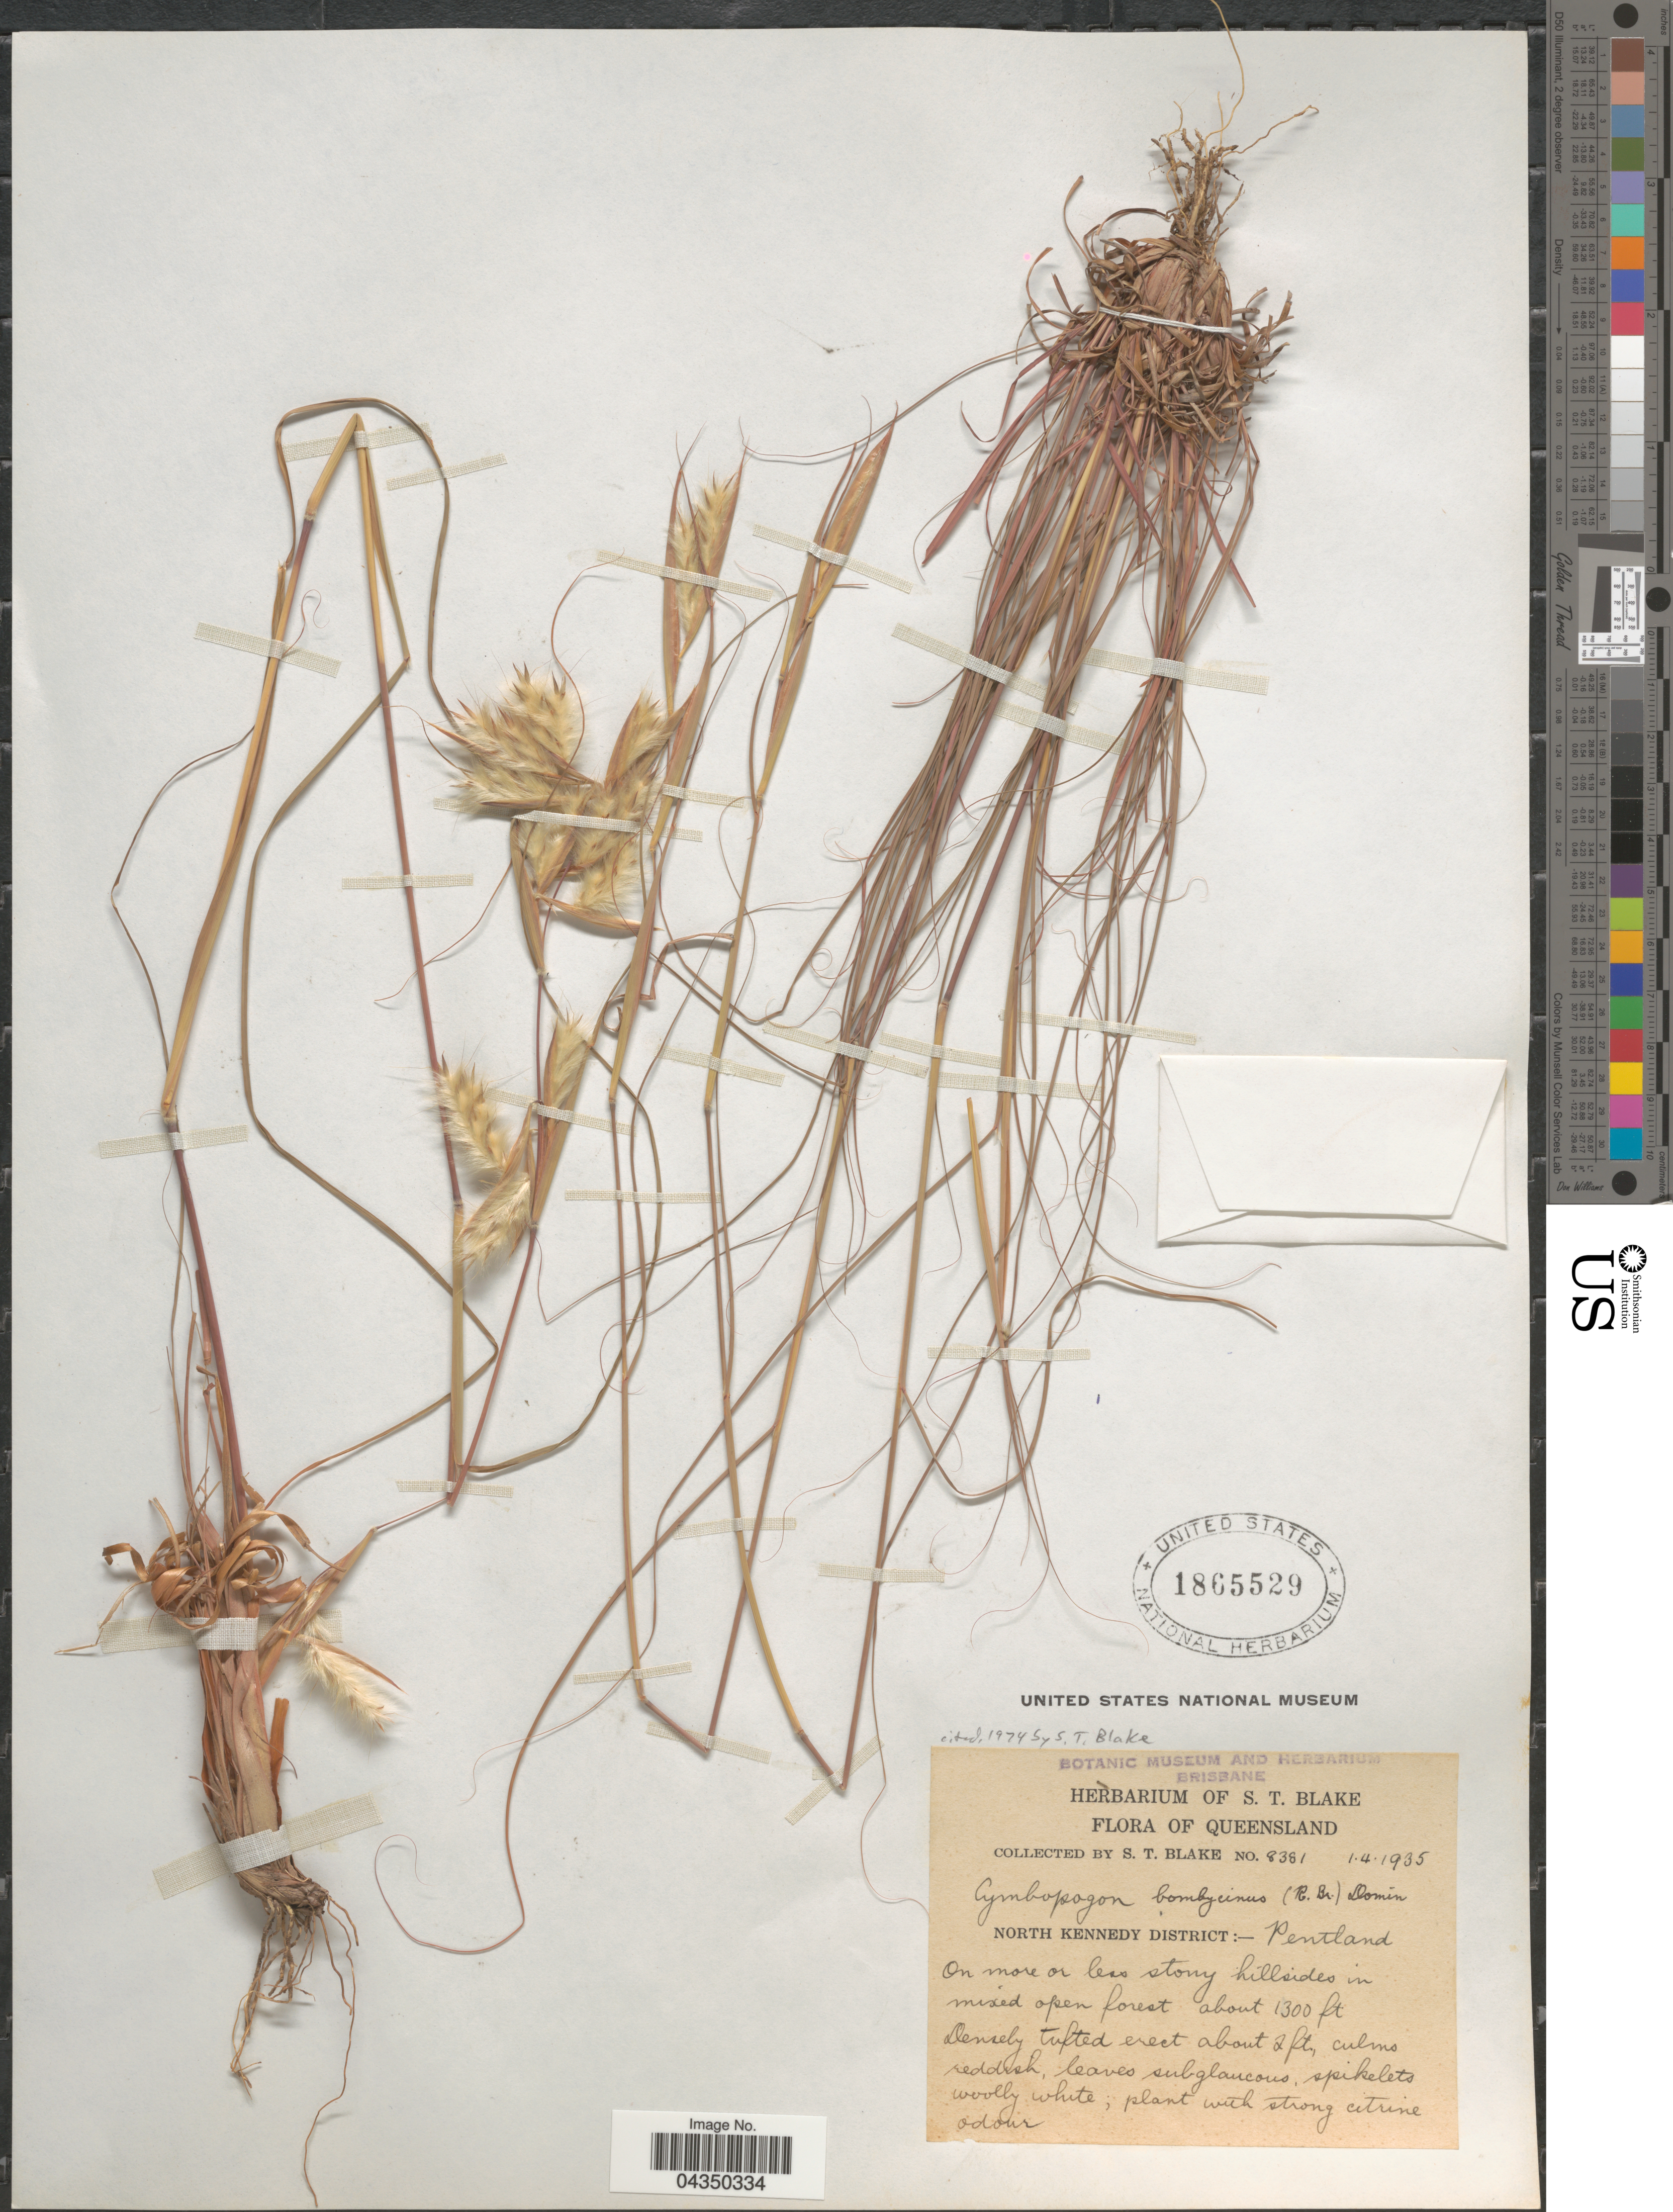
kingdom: Plantae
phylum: Tracheophyta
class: Liliopsida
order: Poales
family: Poaceae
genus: Cymbopogon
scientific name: Cymbopogon bombycinus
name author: A. Camus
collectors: S. T. Blake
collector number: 8381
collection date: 1935-04-01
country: Australia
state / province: Queensland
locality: North Kennedy District: Pentland.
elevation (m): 396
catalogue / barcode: US 1865529